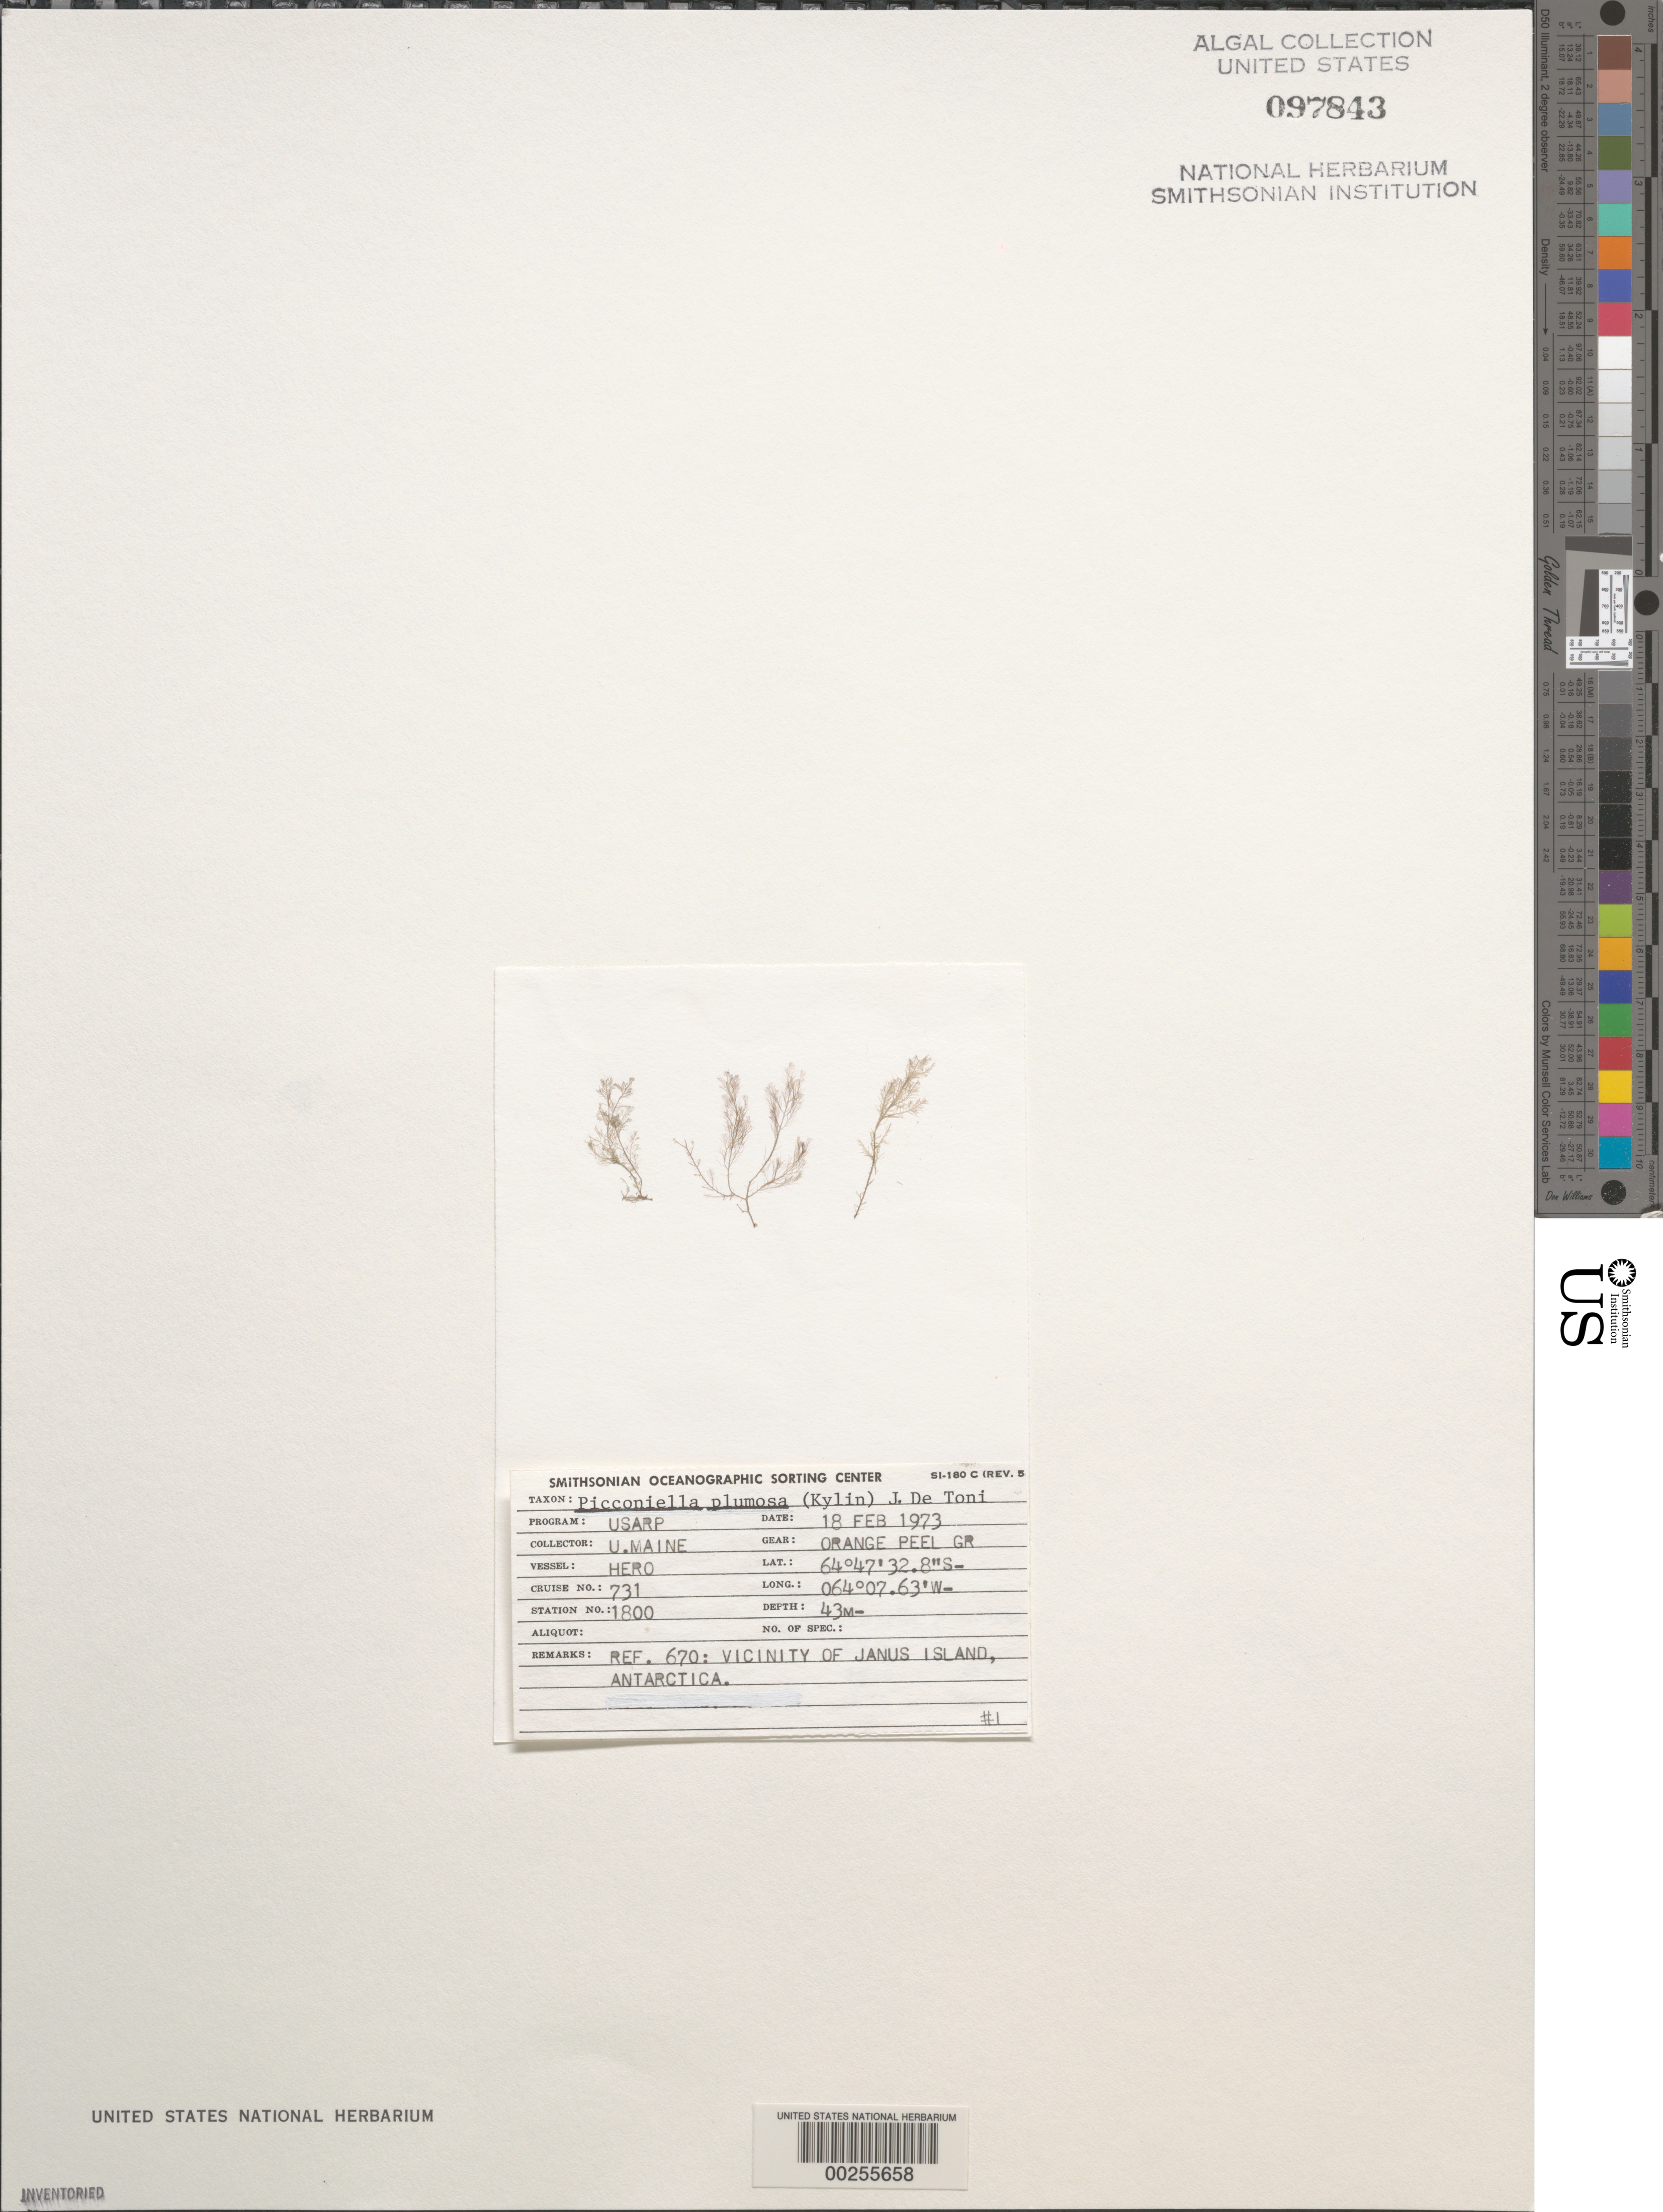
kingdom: Plantae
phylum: Rhodophyta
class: Florideophyceae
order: Ceramiales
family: Rhodomelaceae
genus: Picconiella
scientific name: Picconiella plumosa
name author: (Kylin) De Toni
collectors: University of Maine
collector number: Station 1800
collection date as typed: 18 Feb 1973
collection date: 1973-02-18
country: Antarctica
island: Janus Island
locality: Janus Island area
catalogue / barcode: US 97843